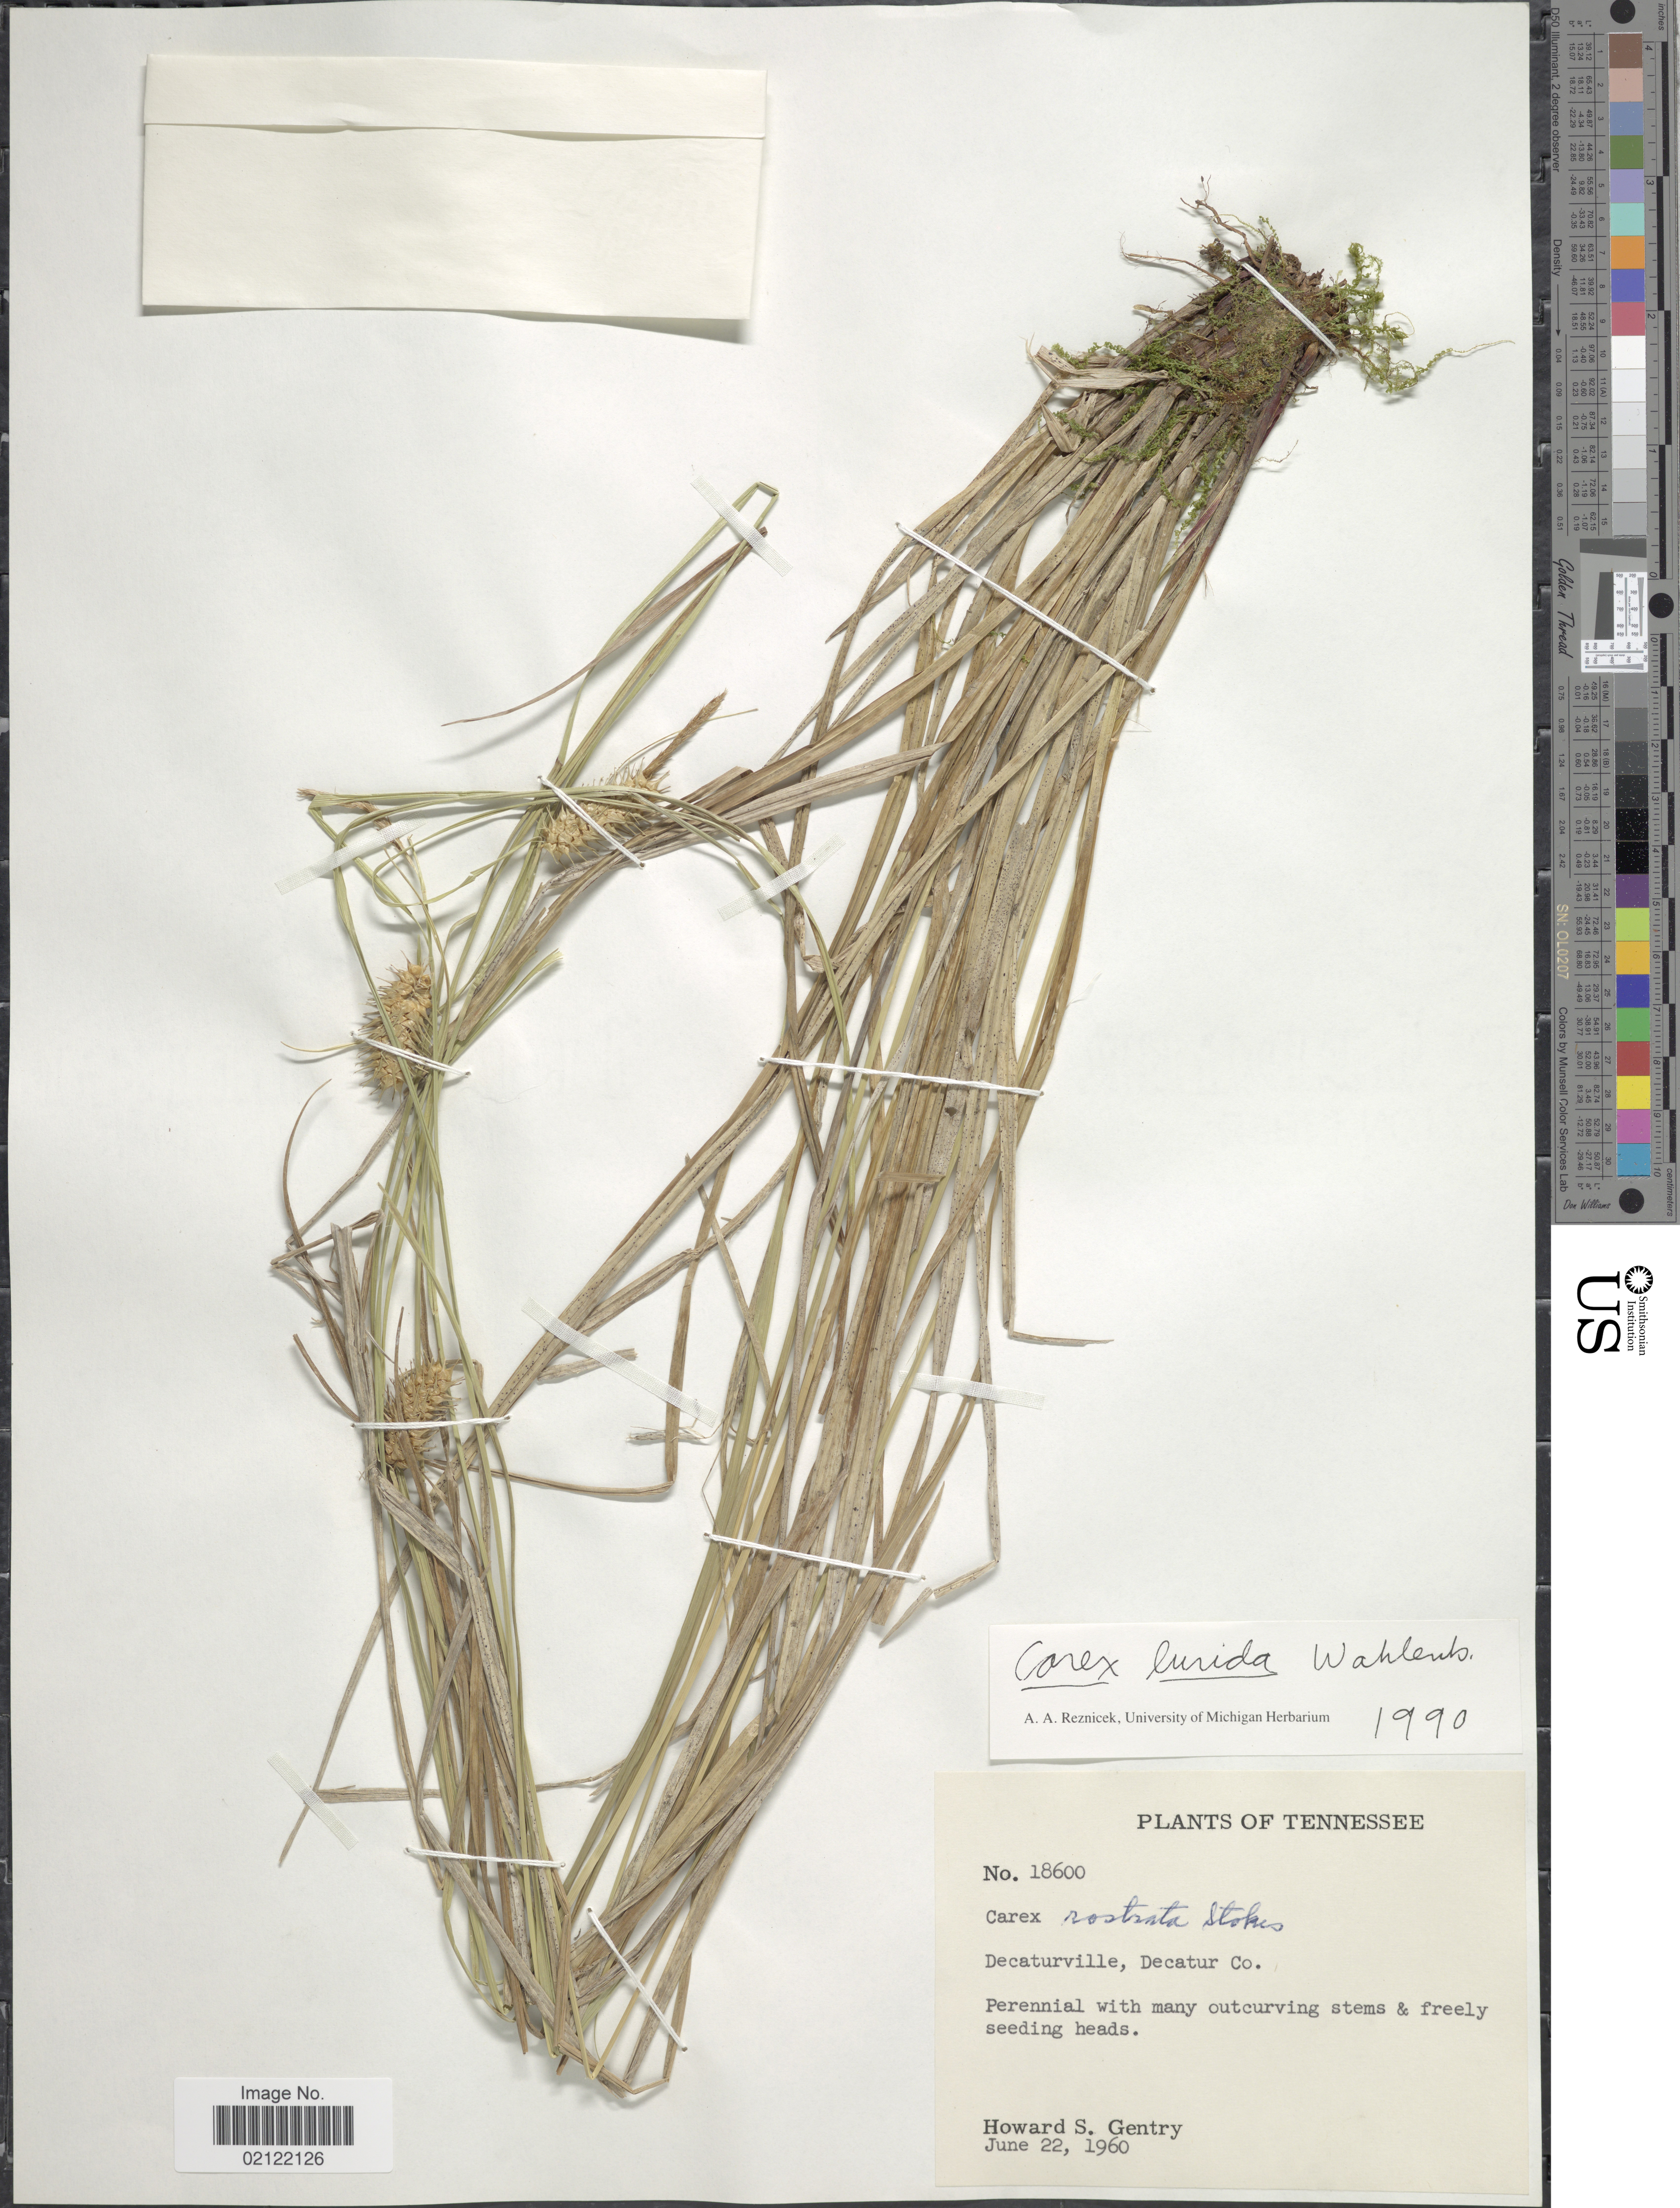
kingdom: Plantae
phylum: Tracheophyta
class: Liliopsida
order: Poales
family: Cyperaceae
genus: Carex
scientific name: Carex lurida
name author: Wahlenb.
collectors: H. S. Gentry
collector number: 18600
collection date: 1960-06-22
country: United States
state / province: Tennessee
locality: Decaturville, Decatur Co.